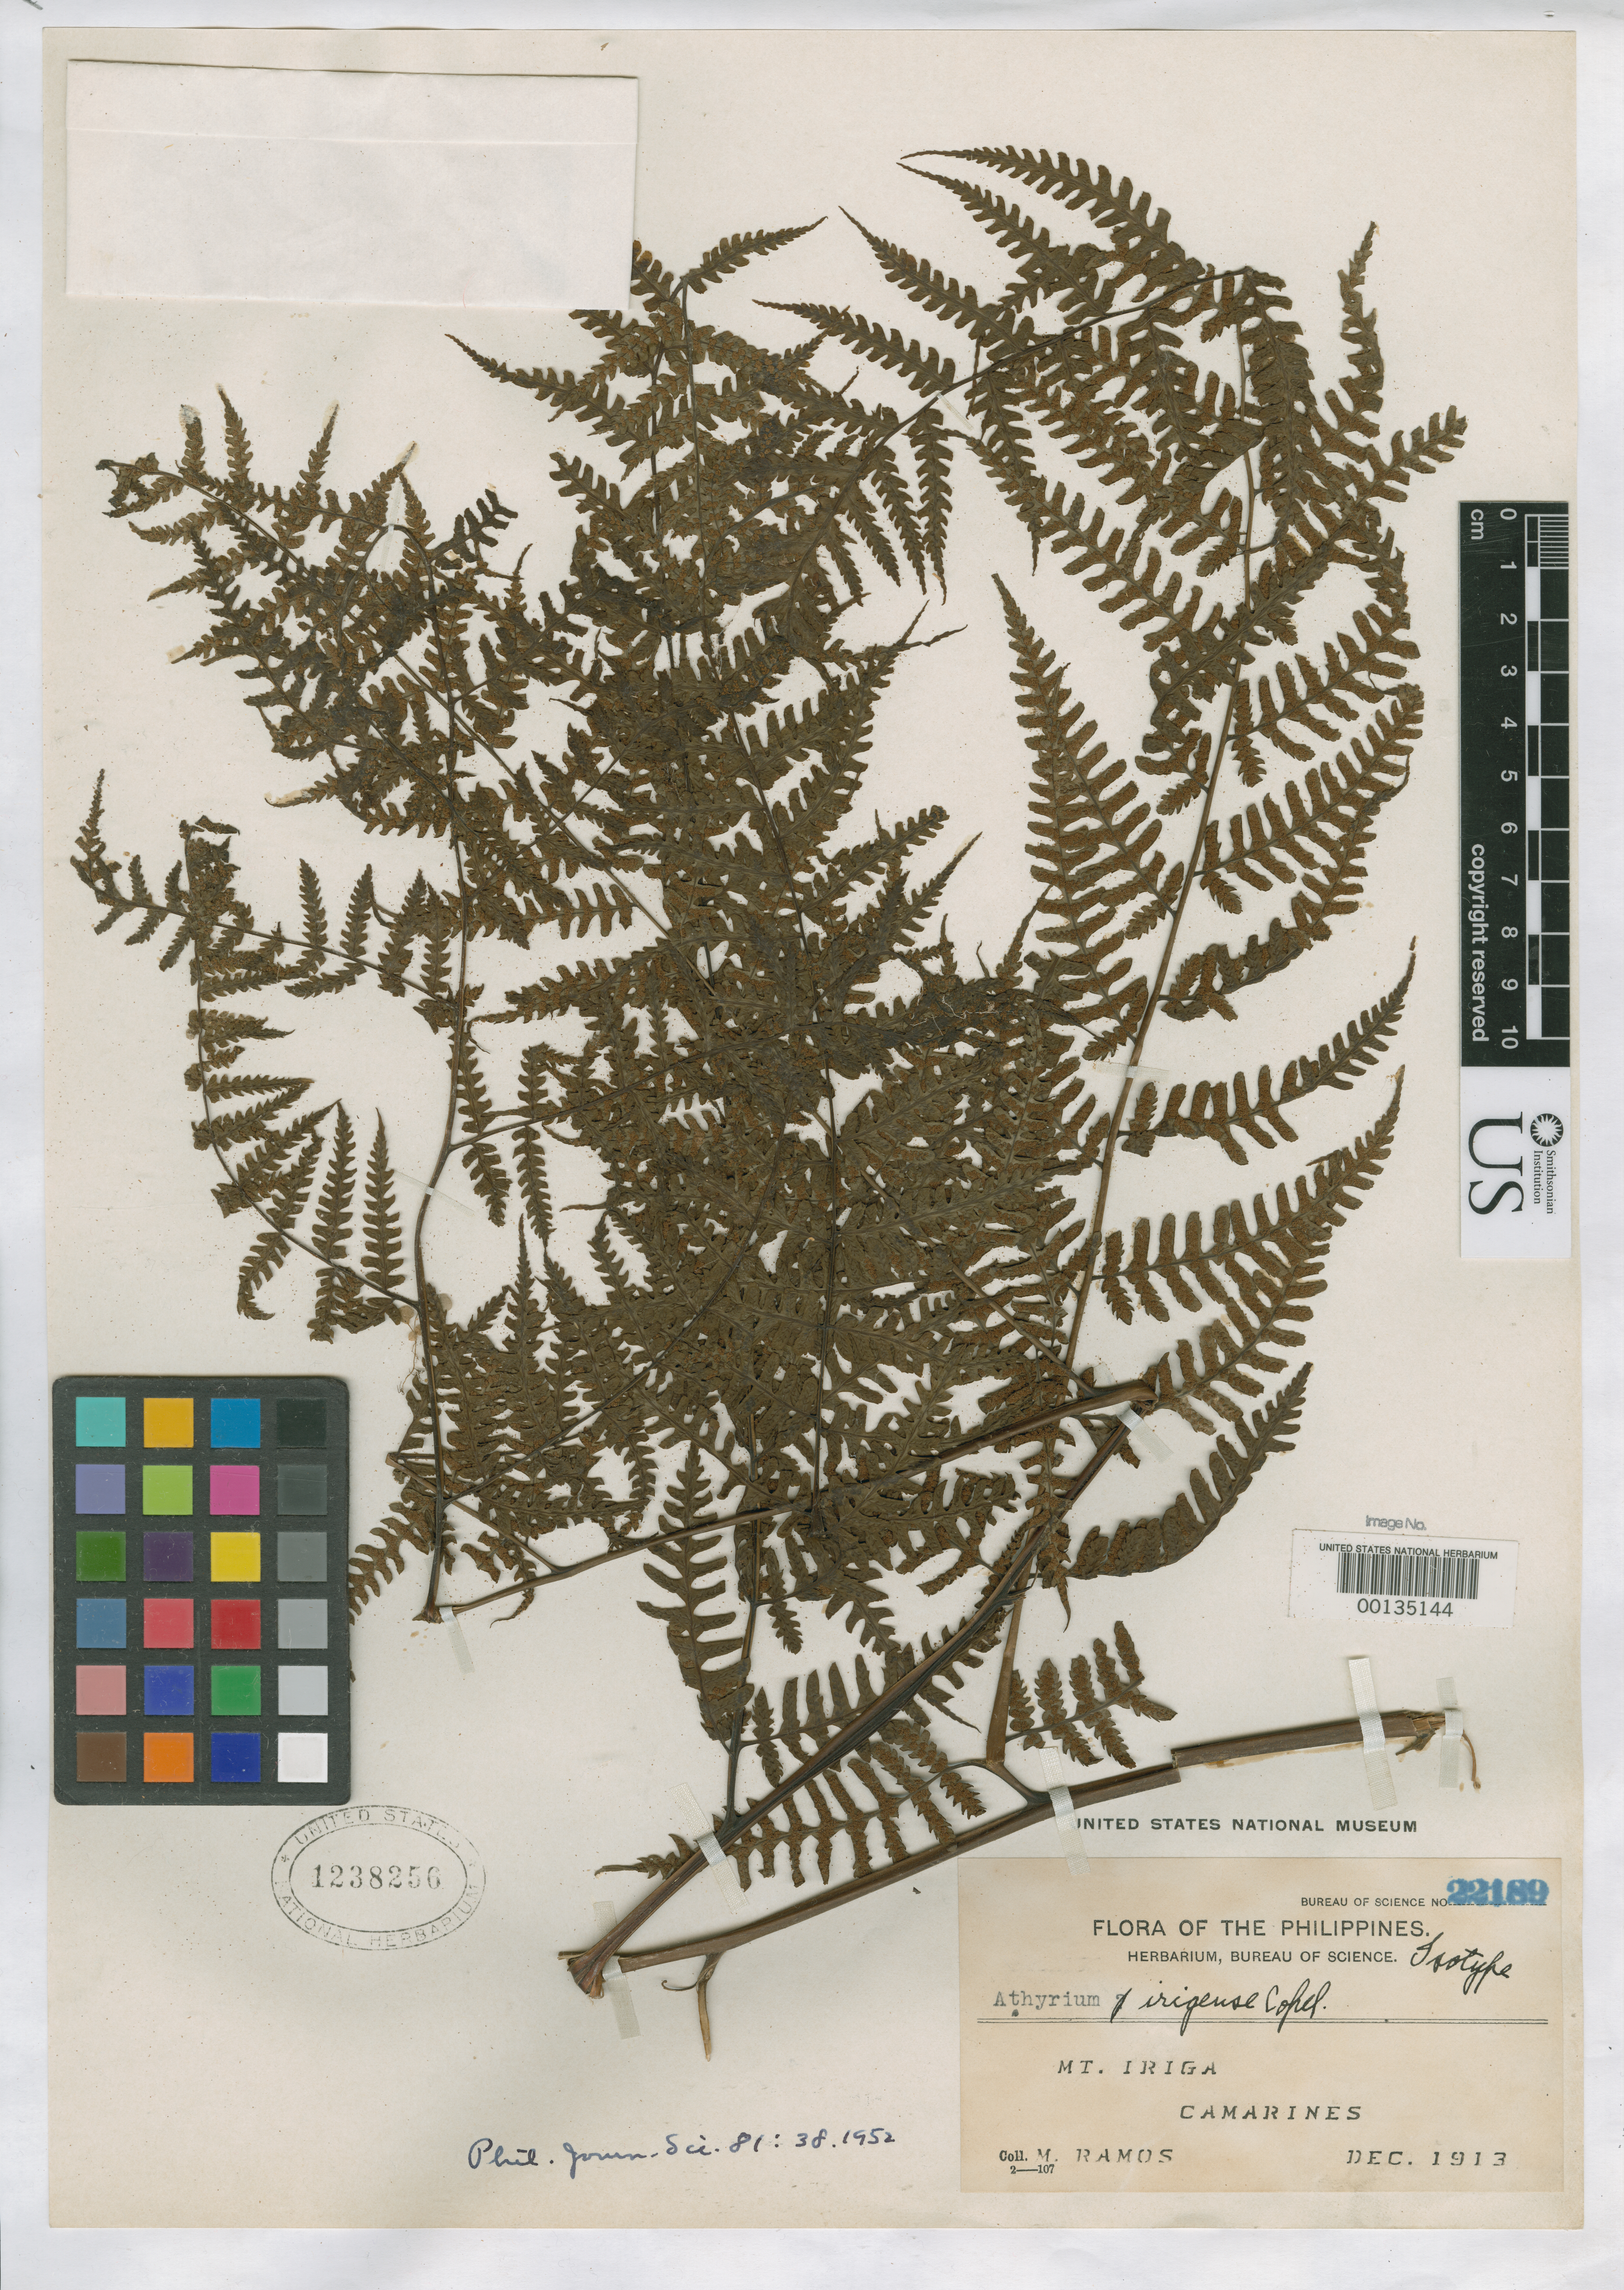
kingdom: Plantae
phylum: Tracheophyta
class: Polypodiopsida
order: Polypodiales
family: Athyriaceae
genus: Athyrium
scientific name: Athyrium irigense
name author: Copel.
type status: Isotype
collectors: M. Ramos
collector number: Bur. Sci. 22189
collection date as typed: Dec 1913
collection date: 1913-12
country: Philippines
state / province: Bicol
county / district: Camarines Norte / Camarines Sur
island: Luzon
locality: Mt. Iriga.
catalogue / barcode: US 1238256